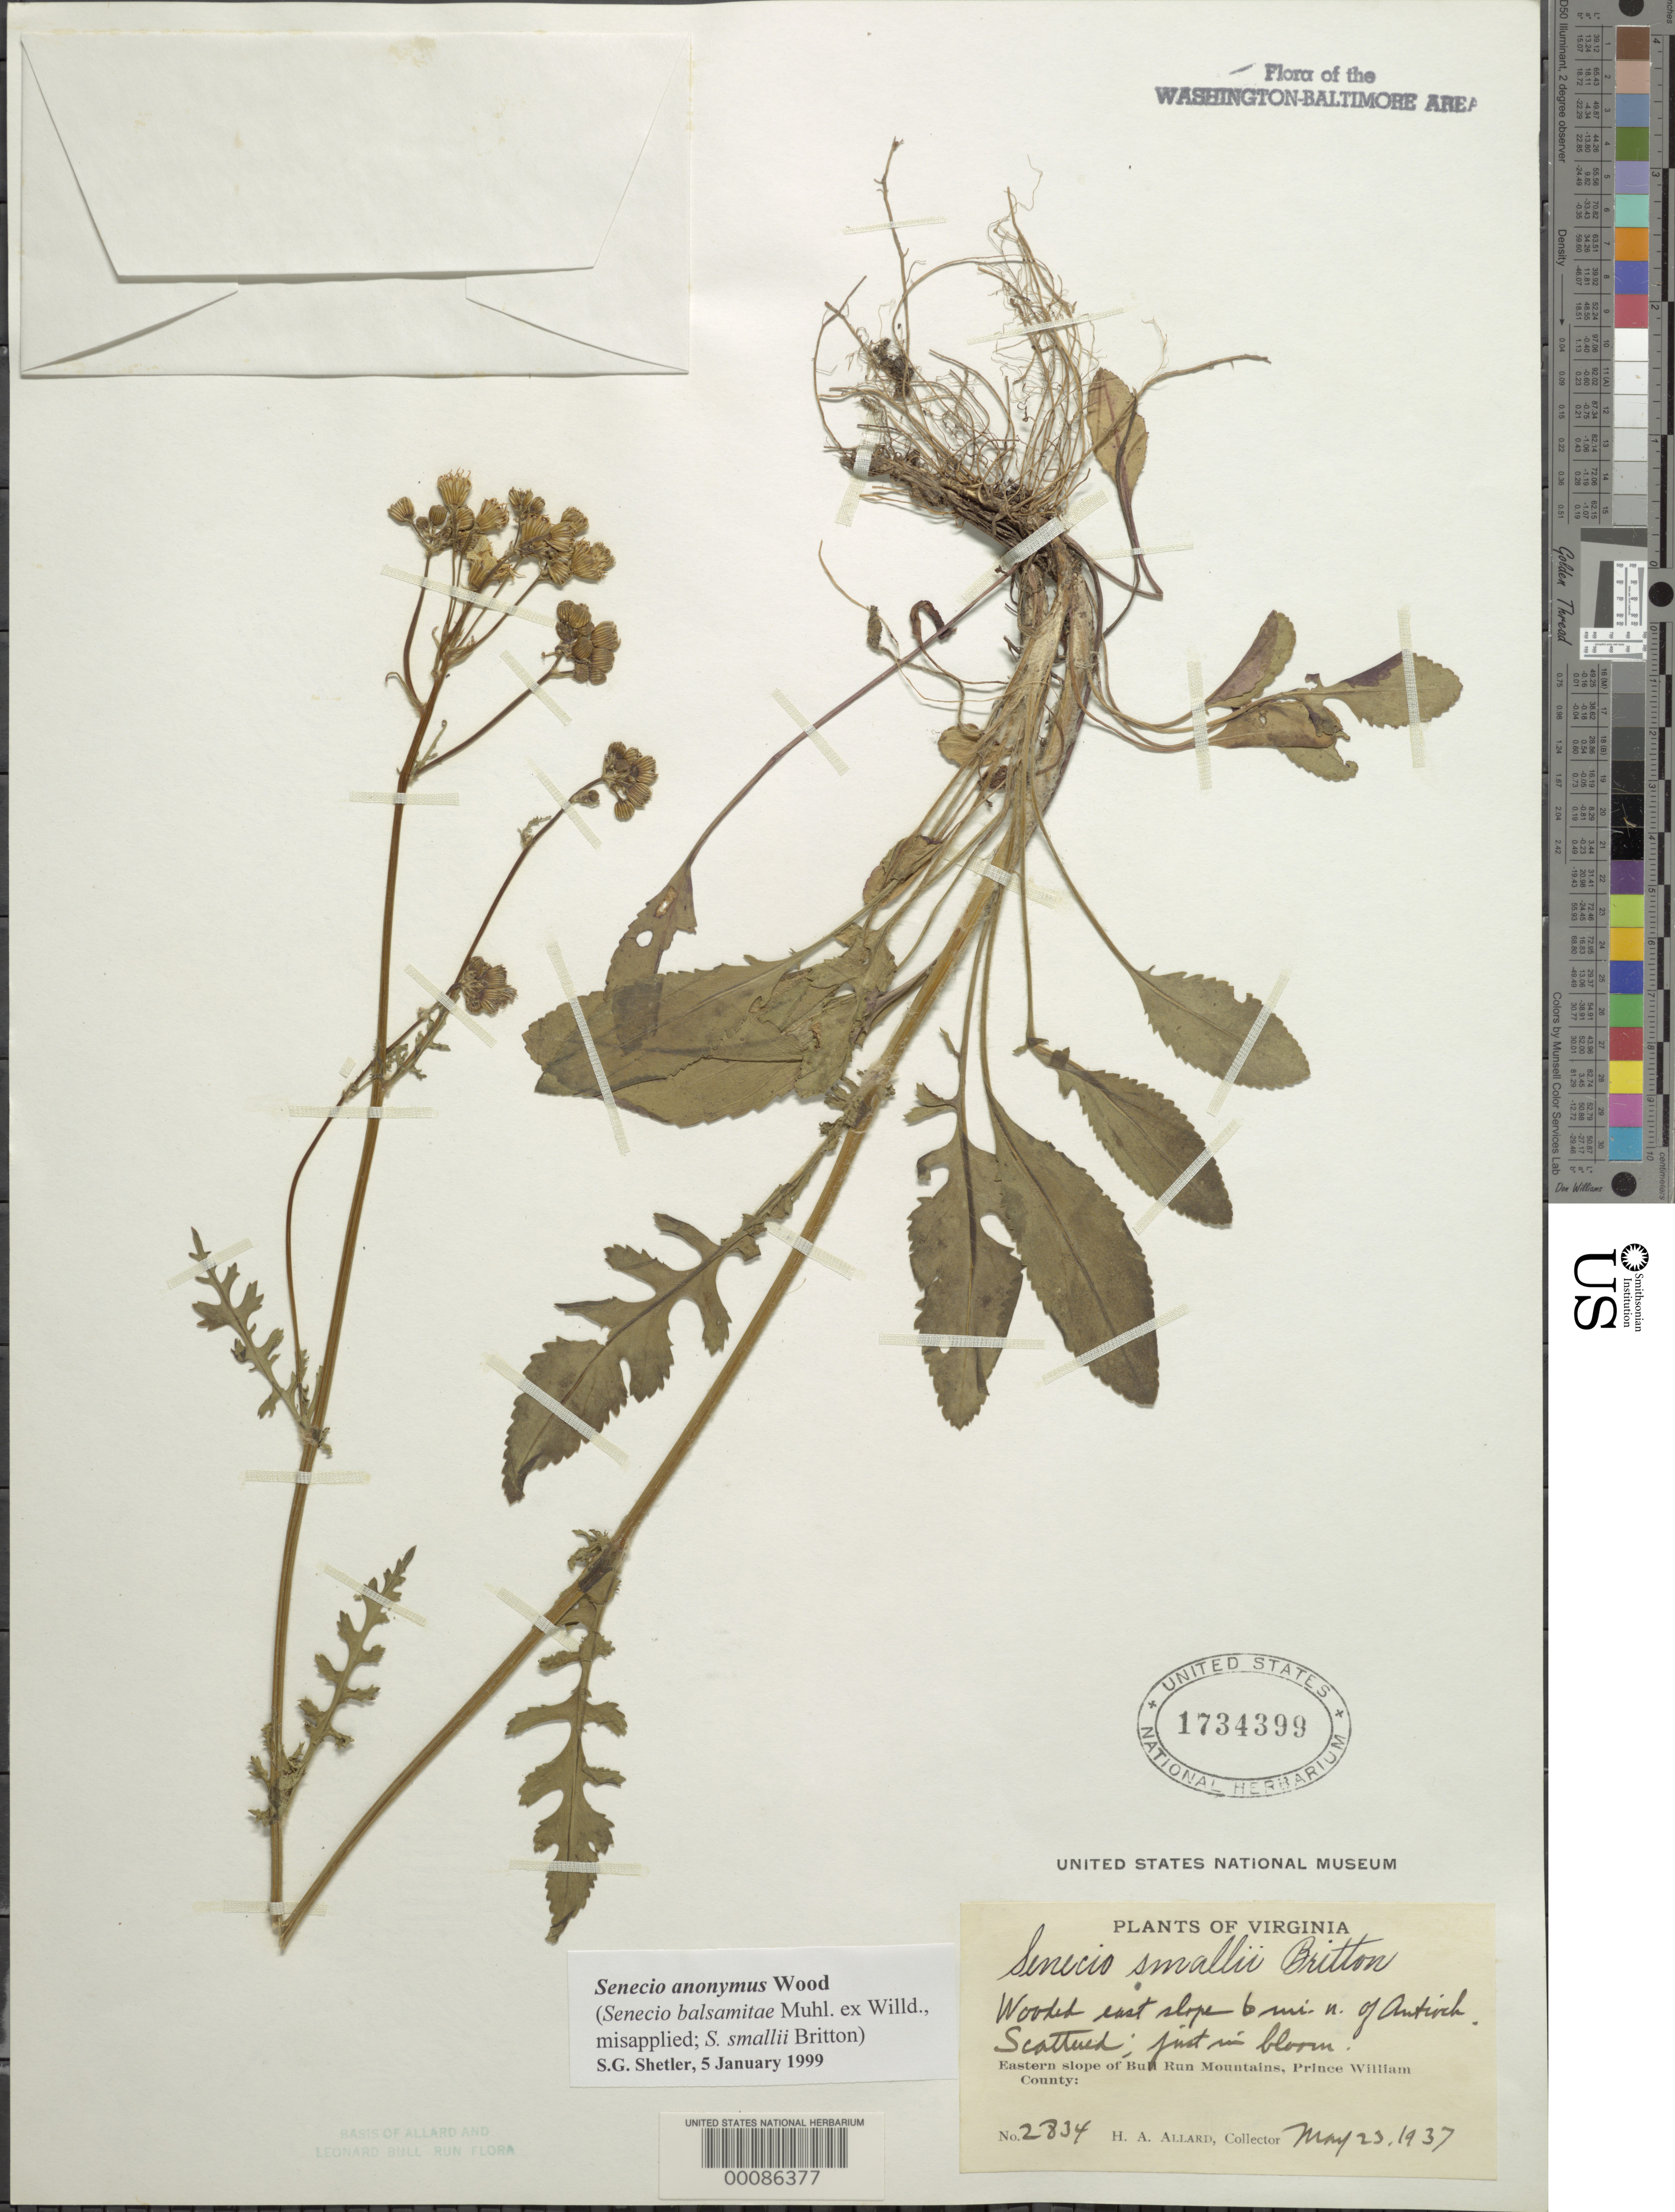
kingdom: Plantae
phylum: Tracheophyta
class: Magnoliopsida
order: Asterales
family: Asteraceae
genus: Packera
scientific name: Packera anonyma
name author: (Alph. Wood) W.A. Weber & Á. Löve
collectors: H. A. Allard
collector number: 2834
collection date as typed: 23 May 1937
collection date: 1937-05-23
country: United States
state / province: Virginia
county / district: Prince William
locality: North of Antioch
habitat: Woods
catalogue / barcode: US 1734399